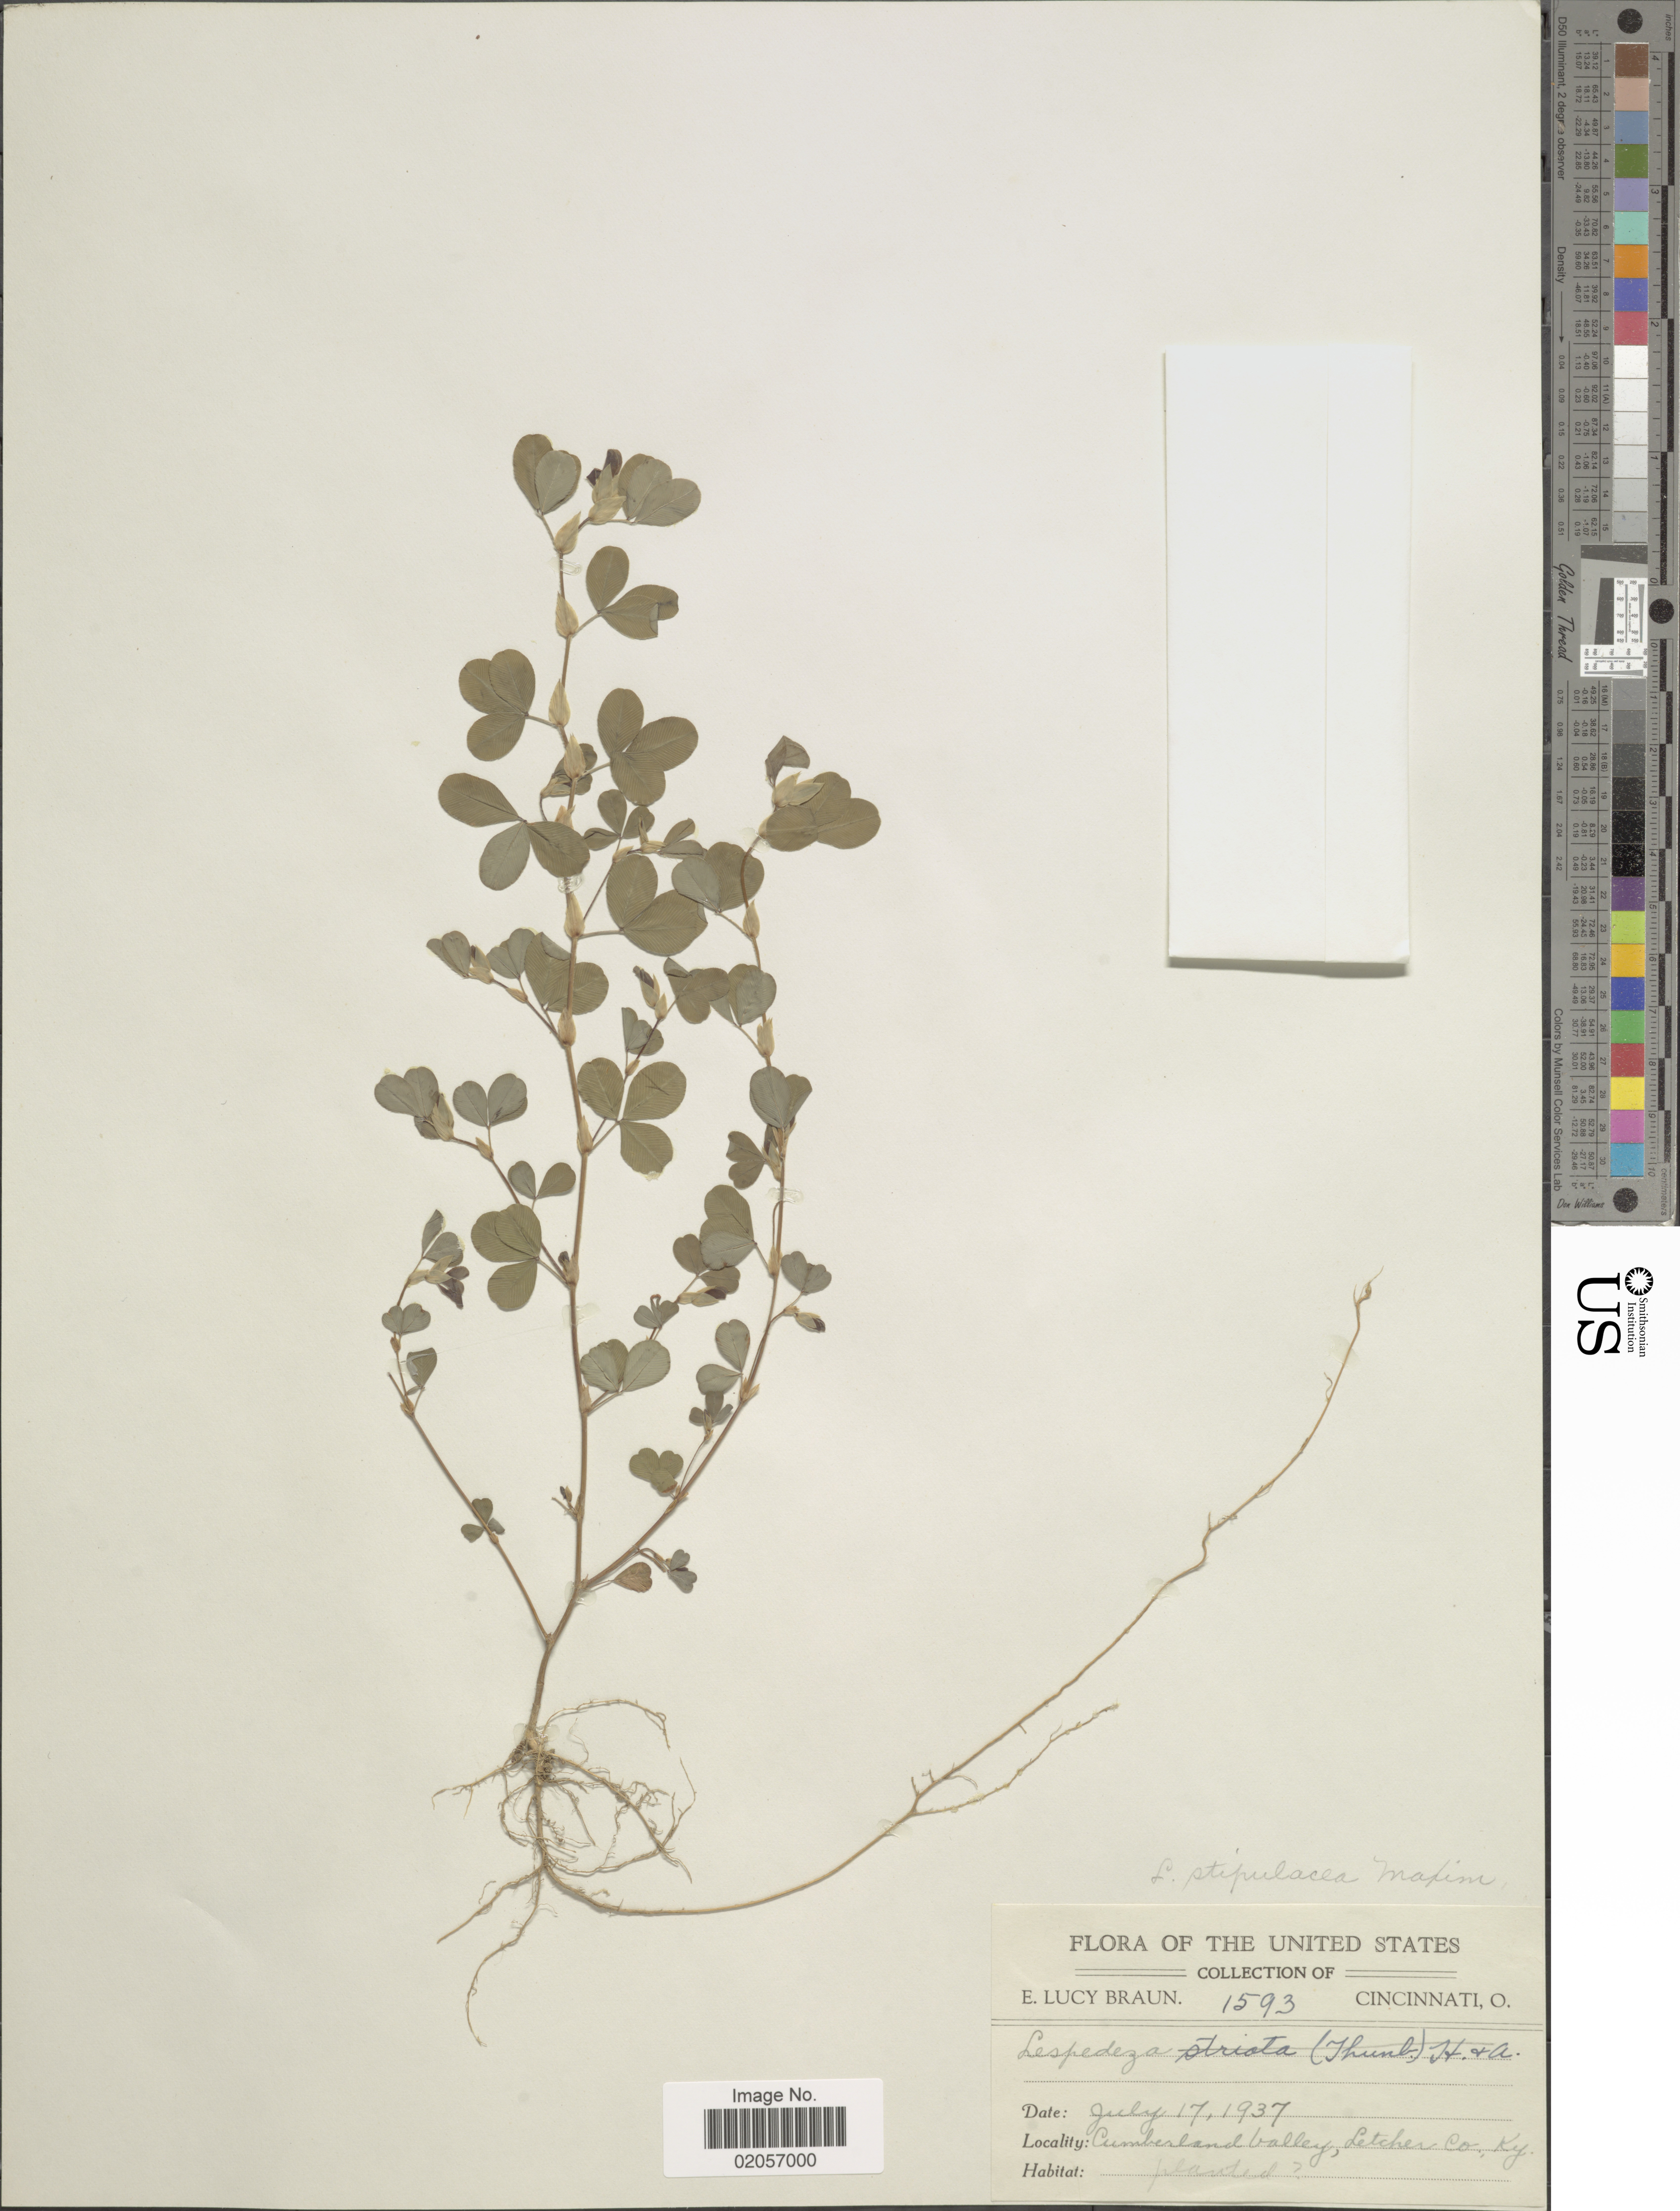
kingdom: Plantae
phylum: Tracheophyta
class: Magnoliopsida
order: Fabales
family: Fabaceae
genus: Kummerowia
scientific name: Kummerowia stipulacea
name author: (Maxim.) Makino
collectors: E. L. Braun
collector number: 1593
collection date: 1937-07-17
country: United States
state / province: Kentucky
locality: Cumberland Valley, Letcher Co.